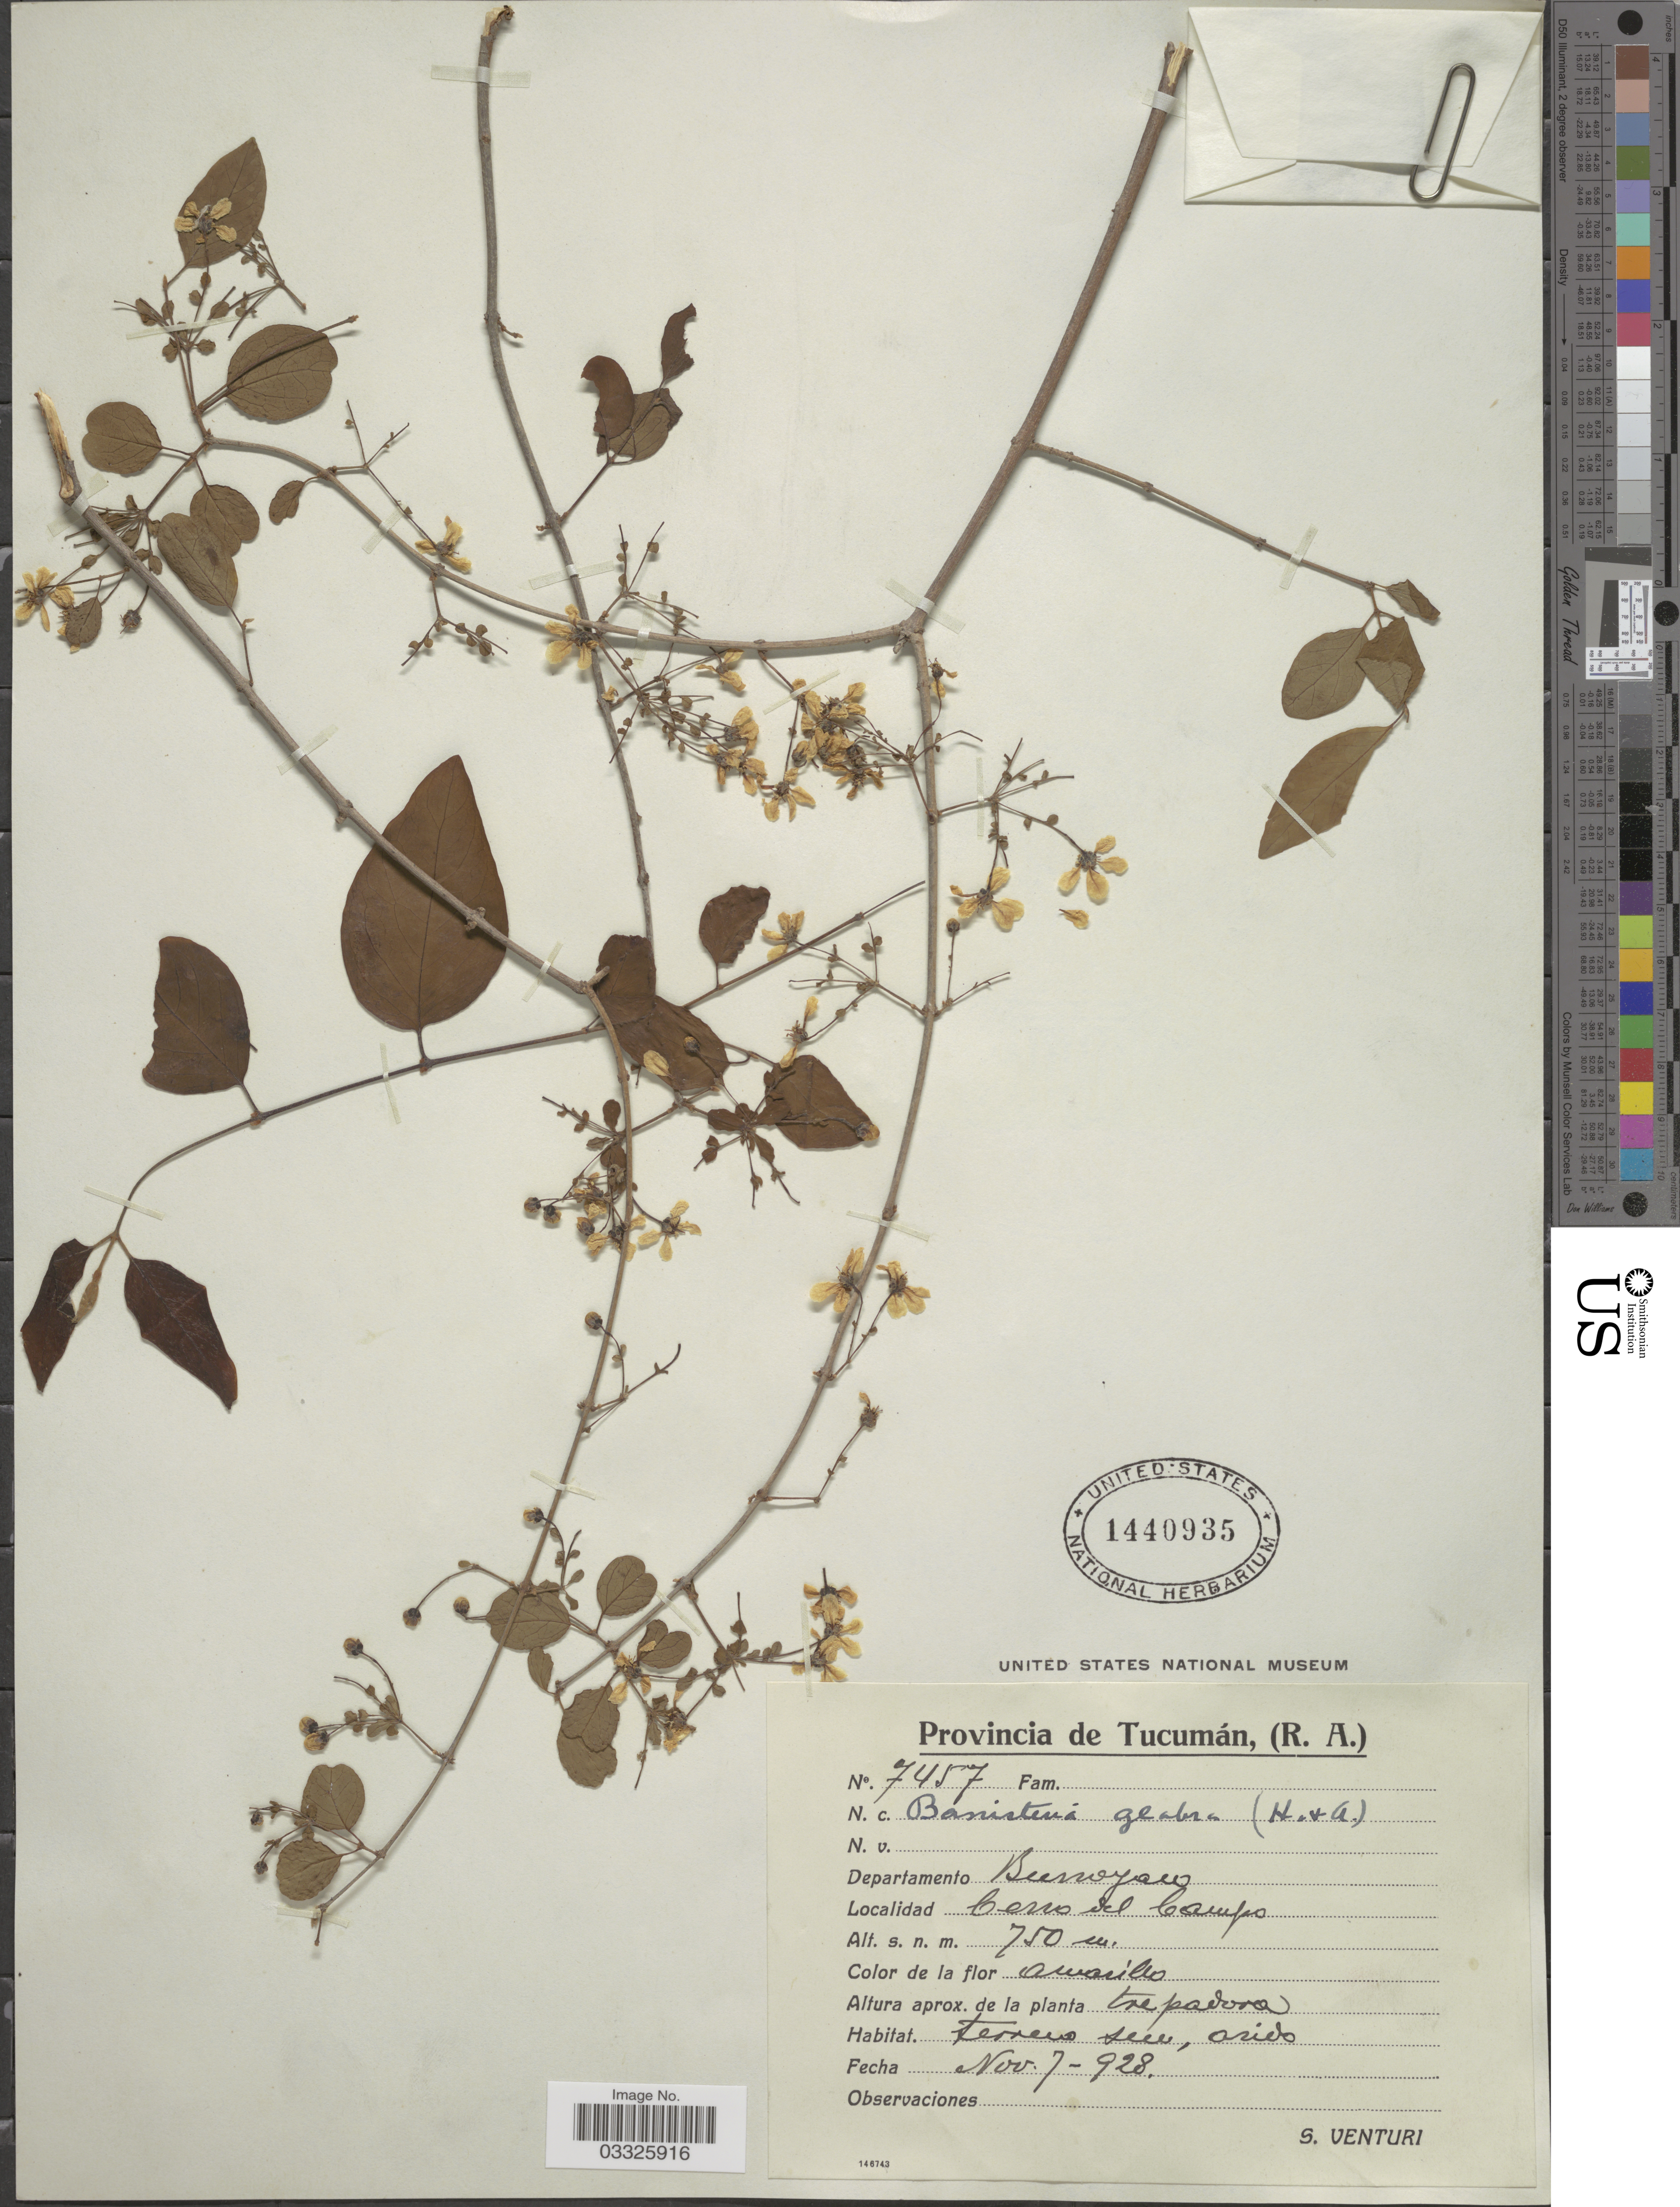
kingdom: Plantae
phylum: Tracheophyta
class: Magnoliopsida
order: Malpighiales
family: Malpighiaceae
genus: Heteropterys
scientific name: Heteropterys glabra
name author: Hook. & Arn.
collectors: S. Venturi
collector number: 7457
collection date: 1928-11-07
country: Argentina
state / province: Tucuman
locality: Departamento Burroyaco. Cerro del Campo.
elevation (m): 750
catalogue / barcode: US 1440935